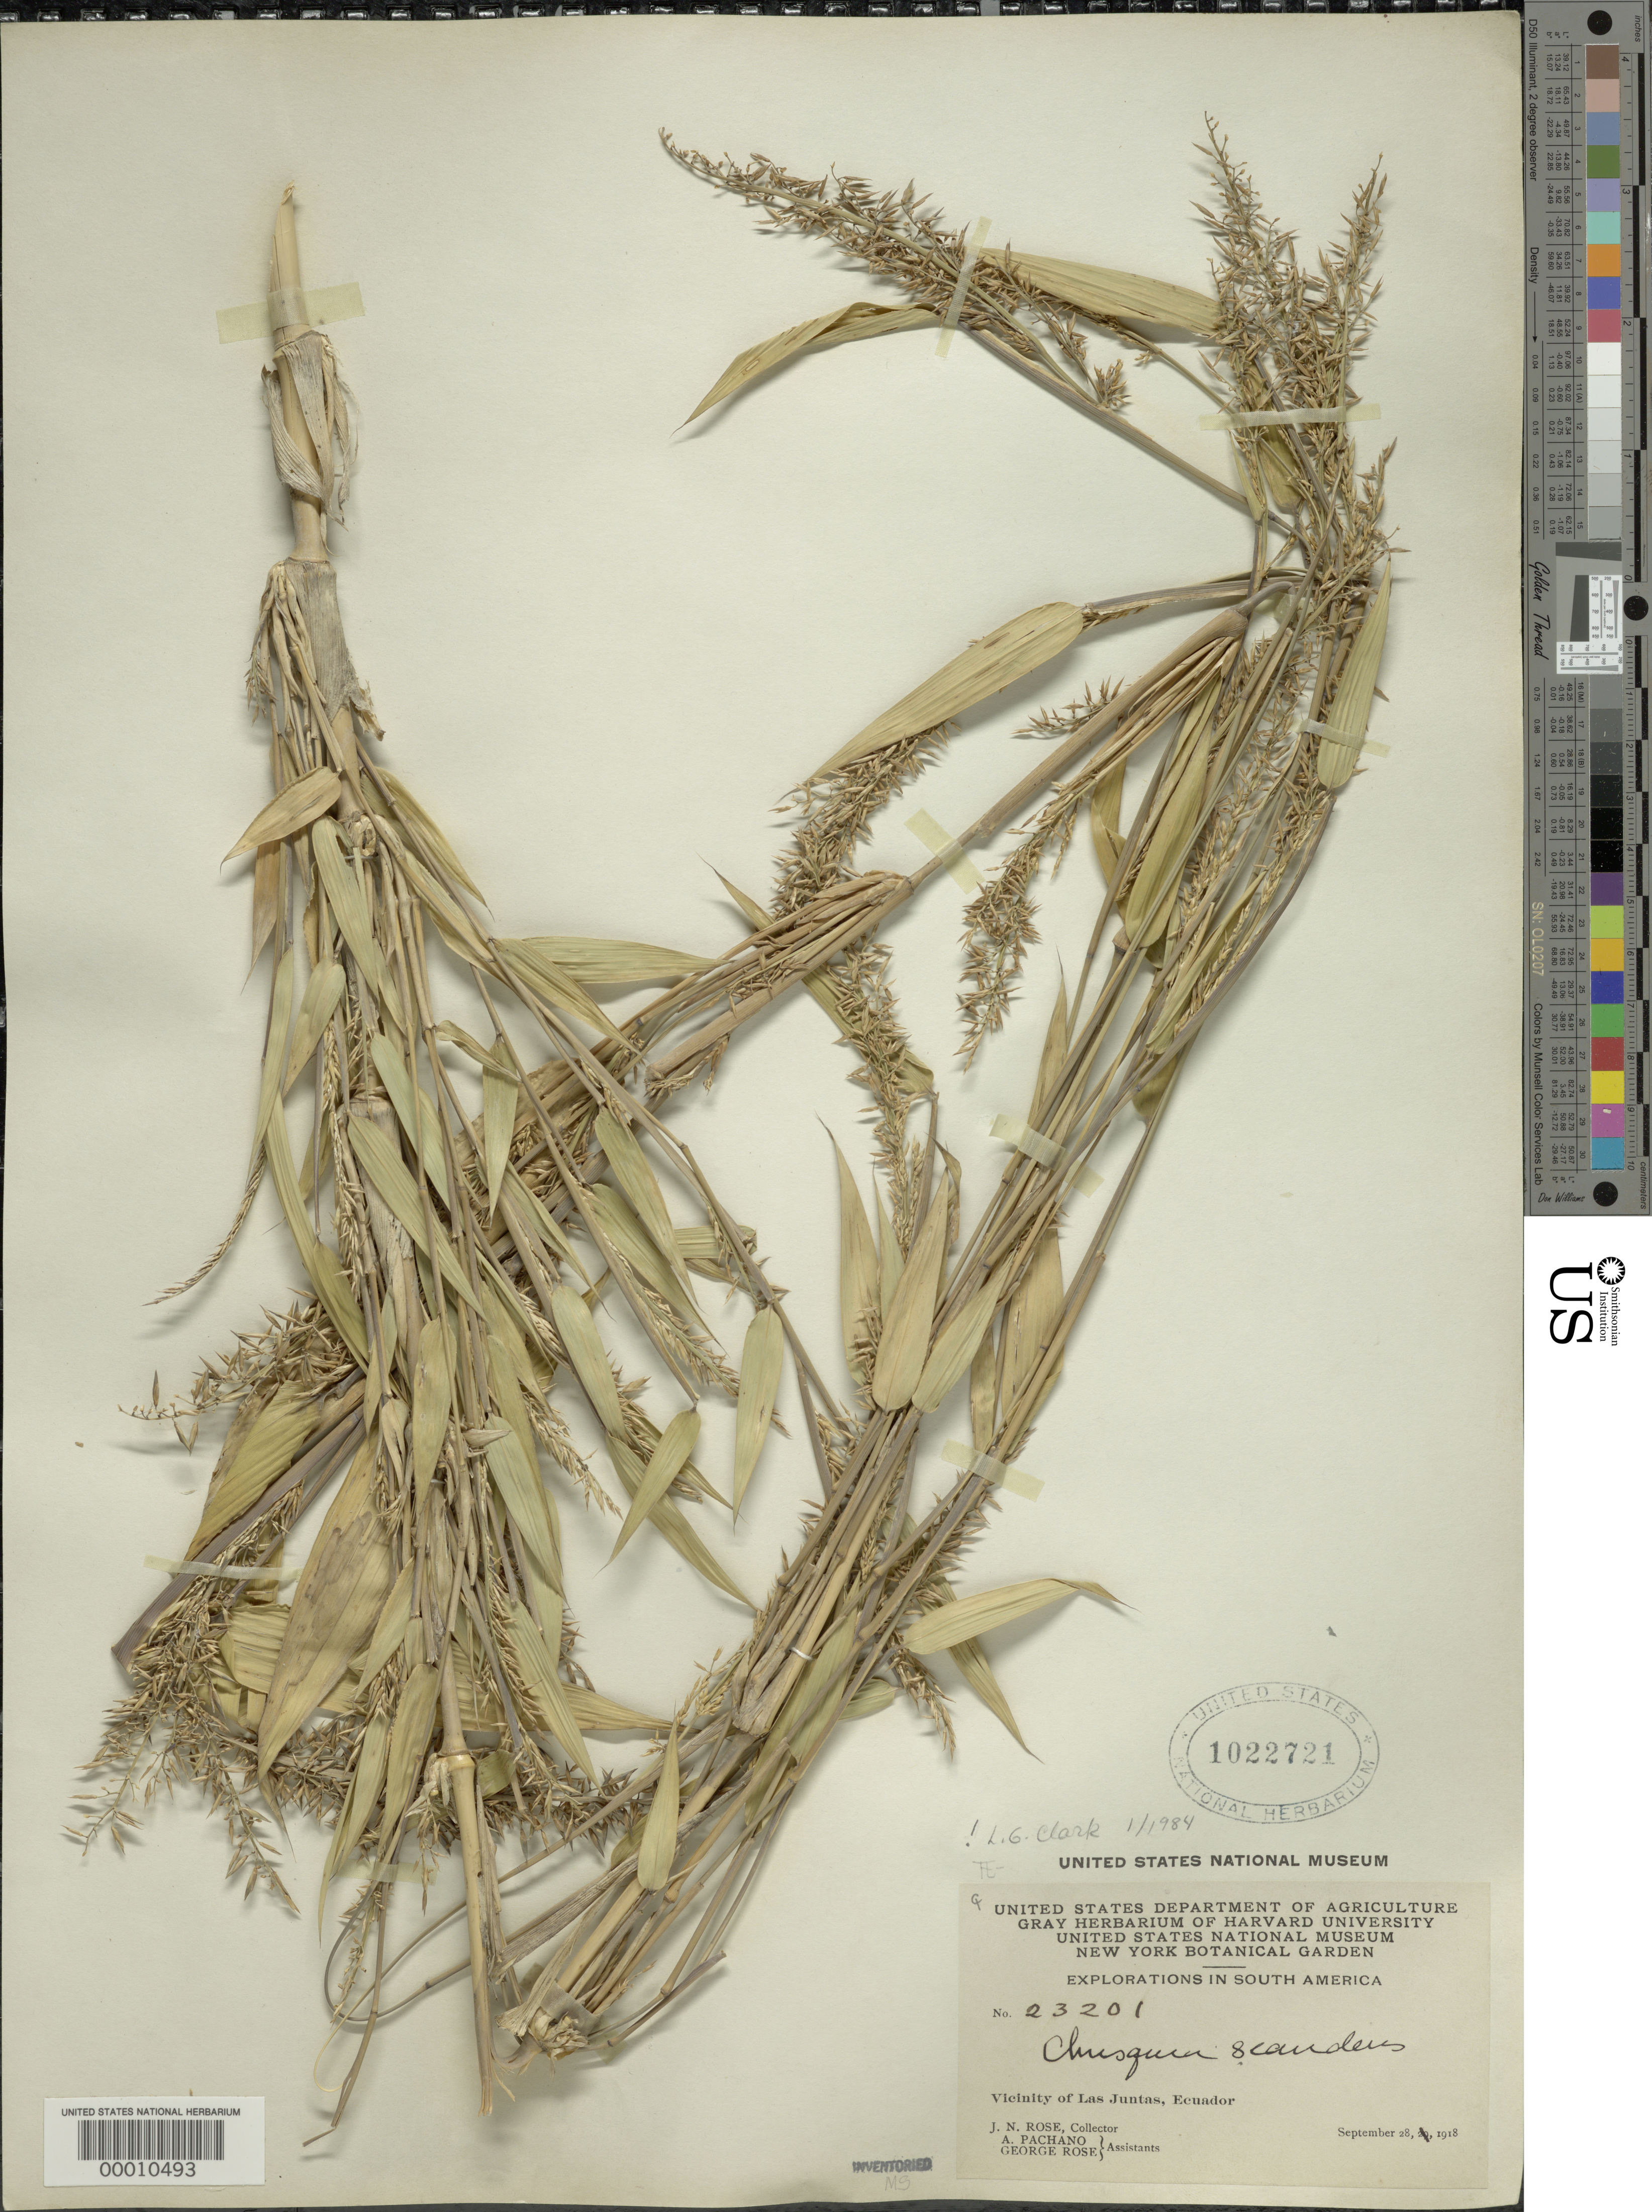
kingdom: Plantae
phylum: Tracheophyta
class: Liliopsida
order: Poales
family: Poaceae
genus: Chusquea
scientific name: Chusquea scandens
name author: Kunth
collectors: J. N. Rose, A. Pachano & G. Rose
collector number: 23201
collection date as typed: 28 Sep 1918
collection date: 1918-09-28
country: Ecuador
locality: Las Juntas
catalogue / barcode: US 1022721